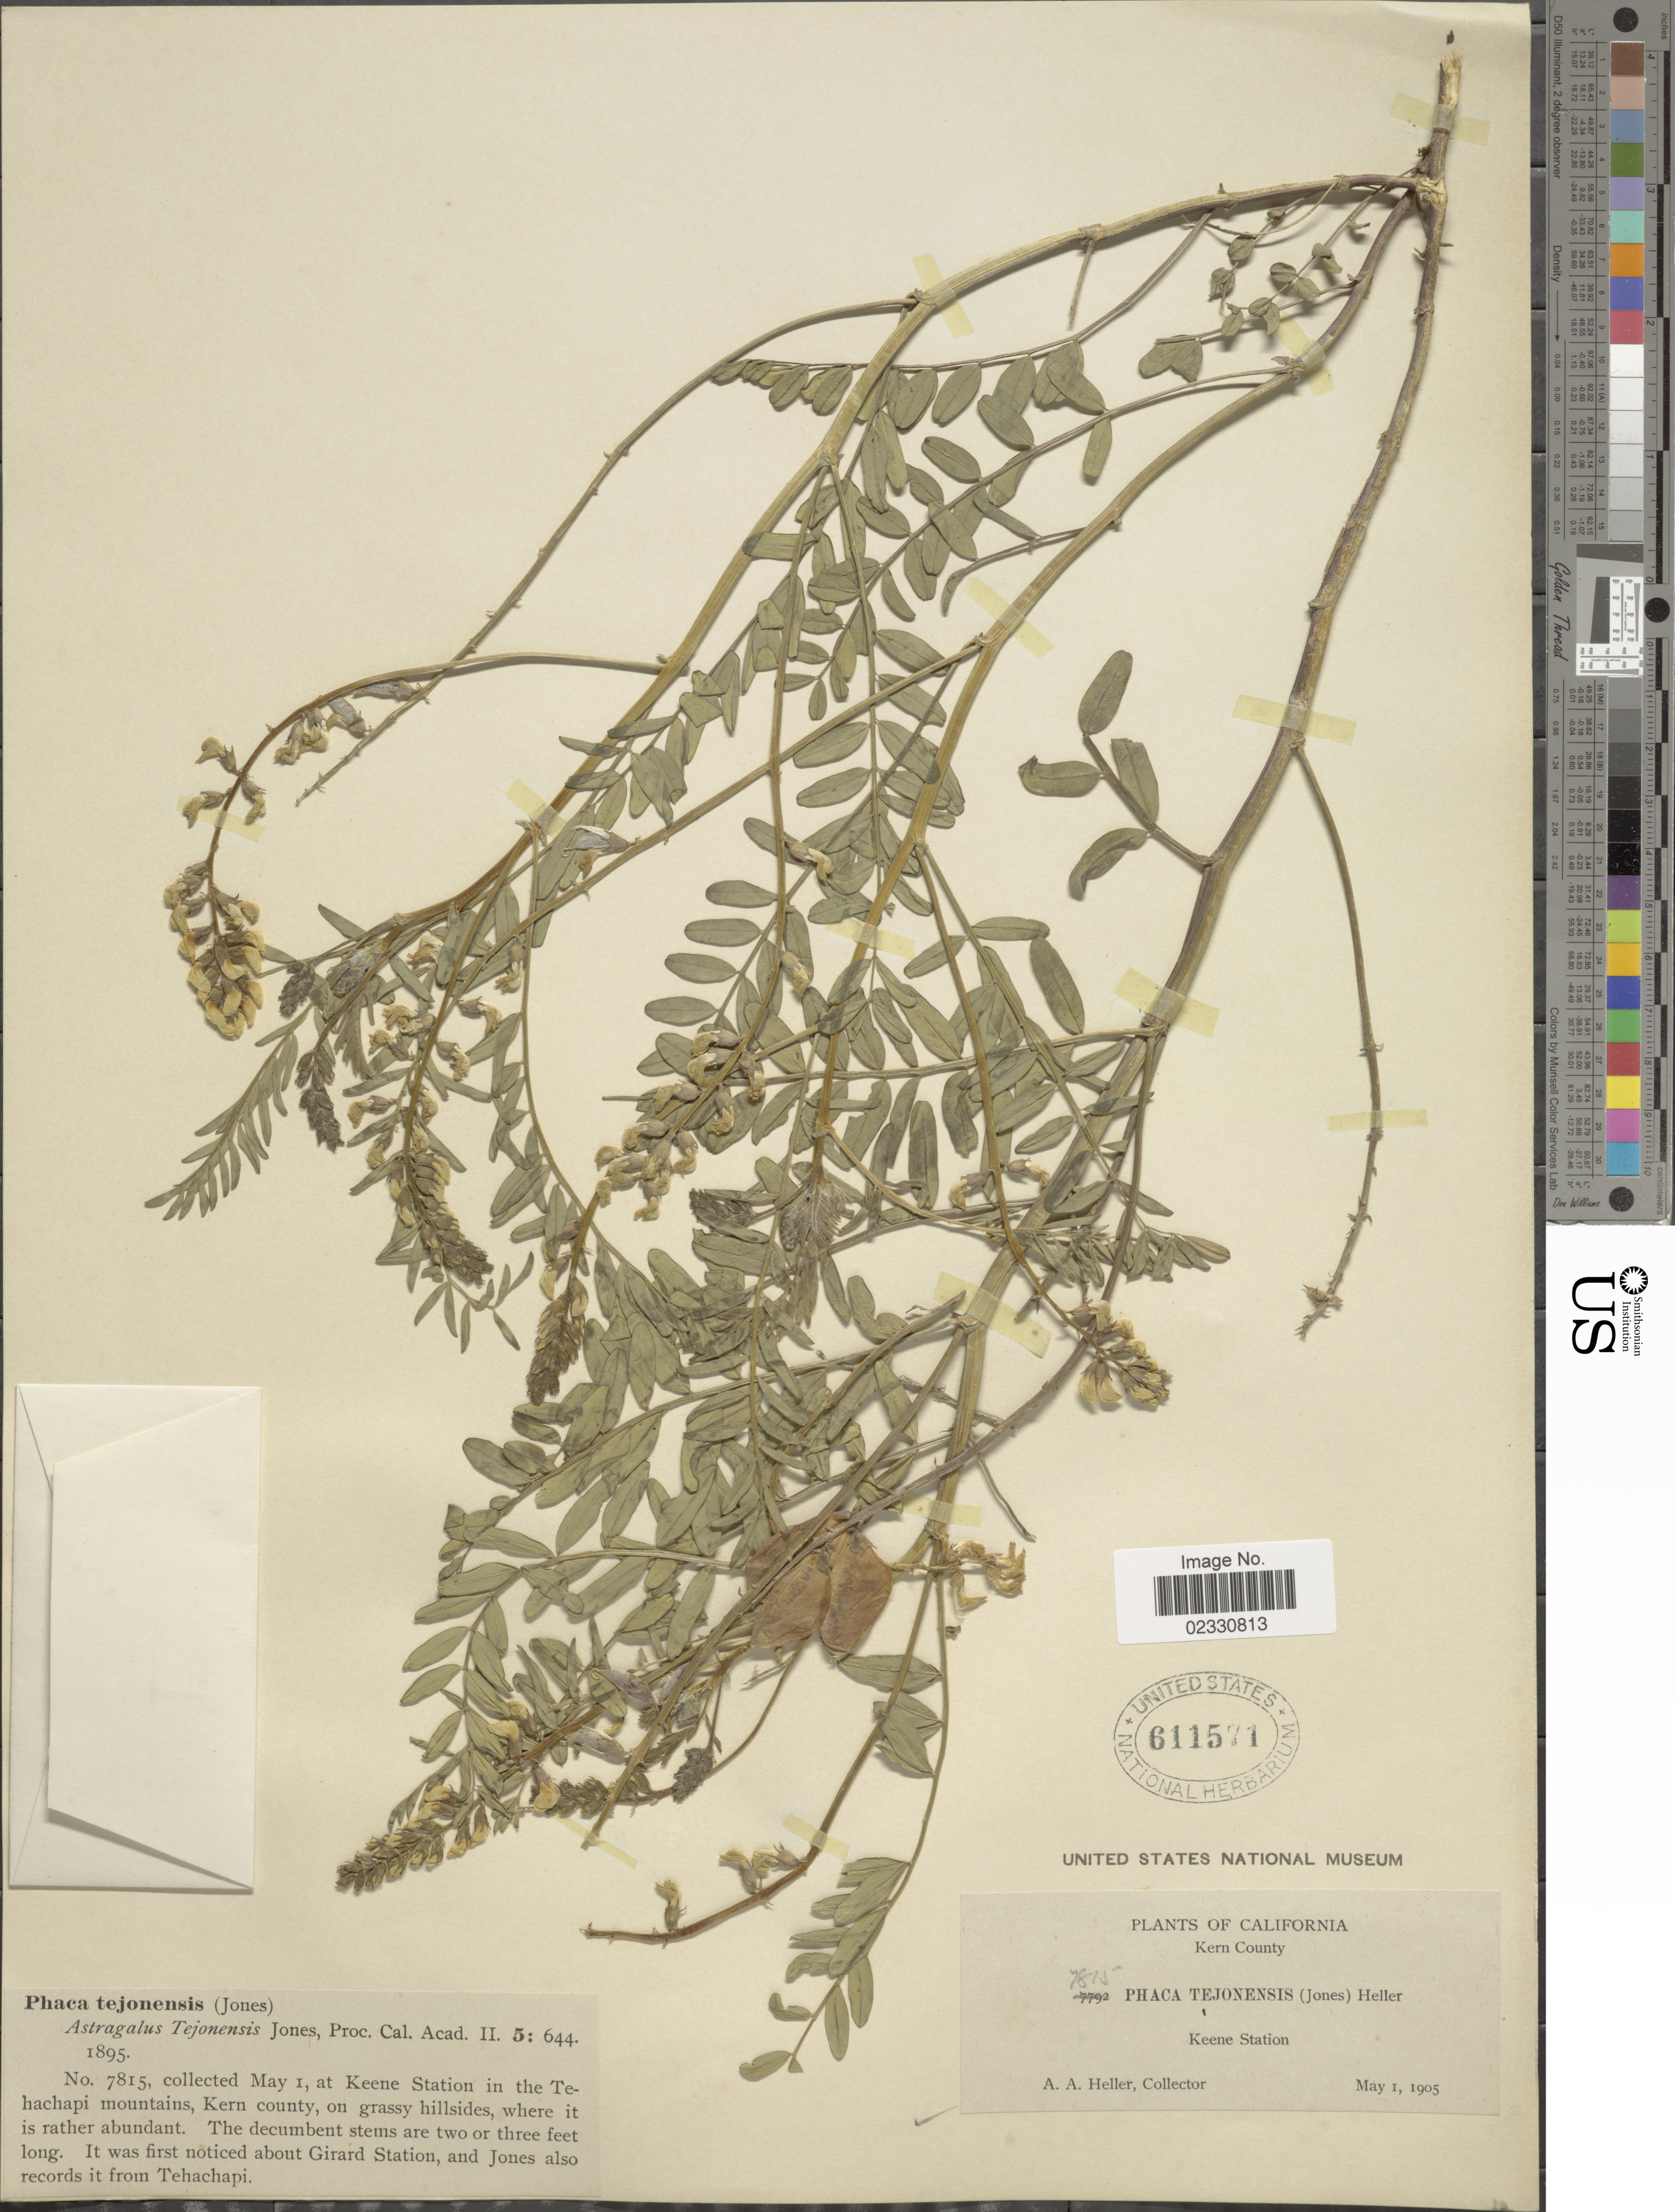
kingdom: Plantae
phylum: Tracheophyta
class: Magnoliopsida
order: Fabales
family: Fabaceae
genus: Astragalus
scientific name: Astragalus douglasii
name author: (Torr. & A. Gray) A. Gray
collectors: A. A. Heller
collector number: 7815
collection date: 1905-05-01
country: United States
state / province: California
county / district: Kern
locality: Kern County, Keene Station in the Tehachapi mountains, on grassy hillsides, where it is rather abundant.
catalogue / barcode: US 611571